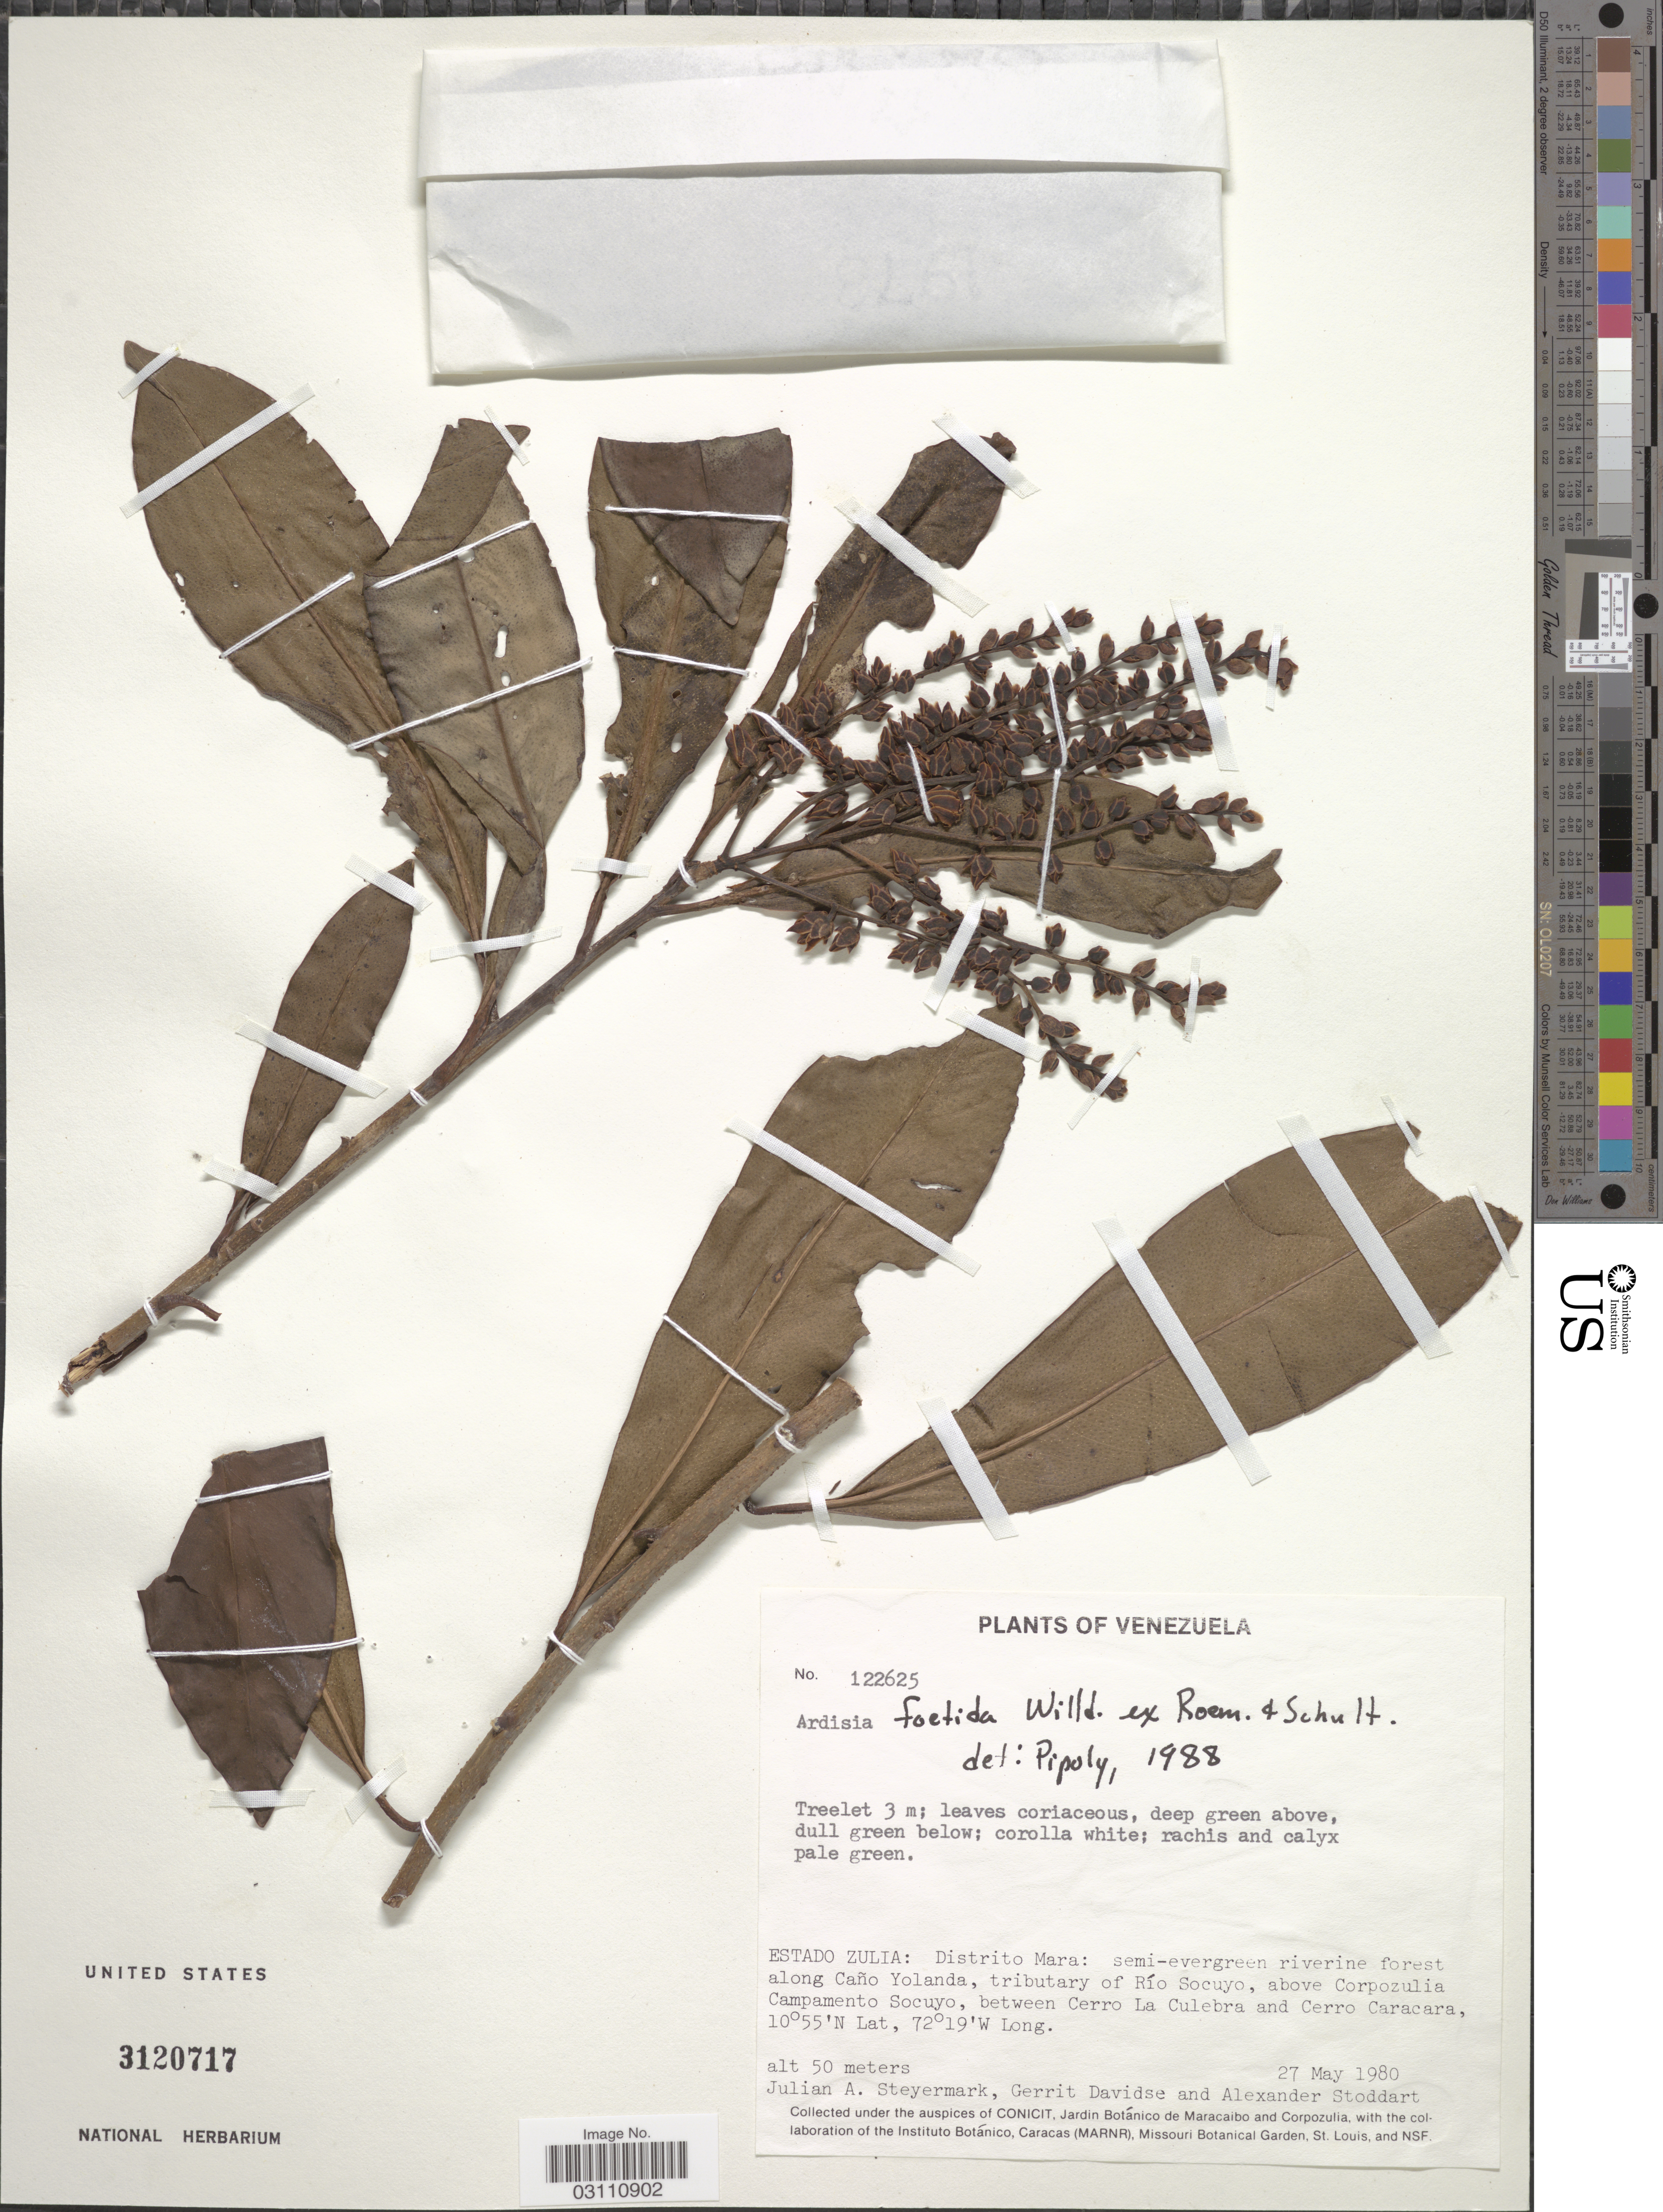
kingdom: Plantae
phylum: Tracheophyta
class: Magnoliopsida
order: Ericales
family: Primulaceae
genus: Ardisia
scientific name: Ardisia foetida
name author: Willd. ex Roem. & Schult.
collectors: J. Steyermark, G. Davidse & A. Stoddart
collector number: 122625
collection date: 1980-05-27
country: Venezuela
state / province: Zulia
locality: Distrito Mara: along Caño Yolanda, tributary of Río Socuyo, above Corpozulia Campamento Socuyo, between Cerro La Culebra and Cerro Caracara.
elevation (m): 50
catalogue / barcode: US 3120717